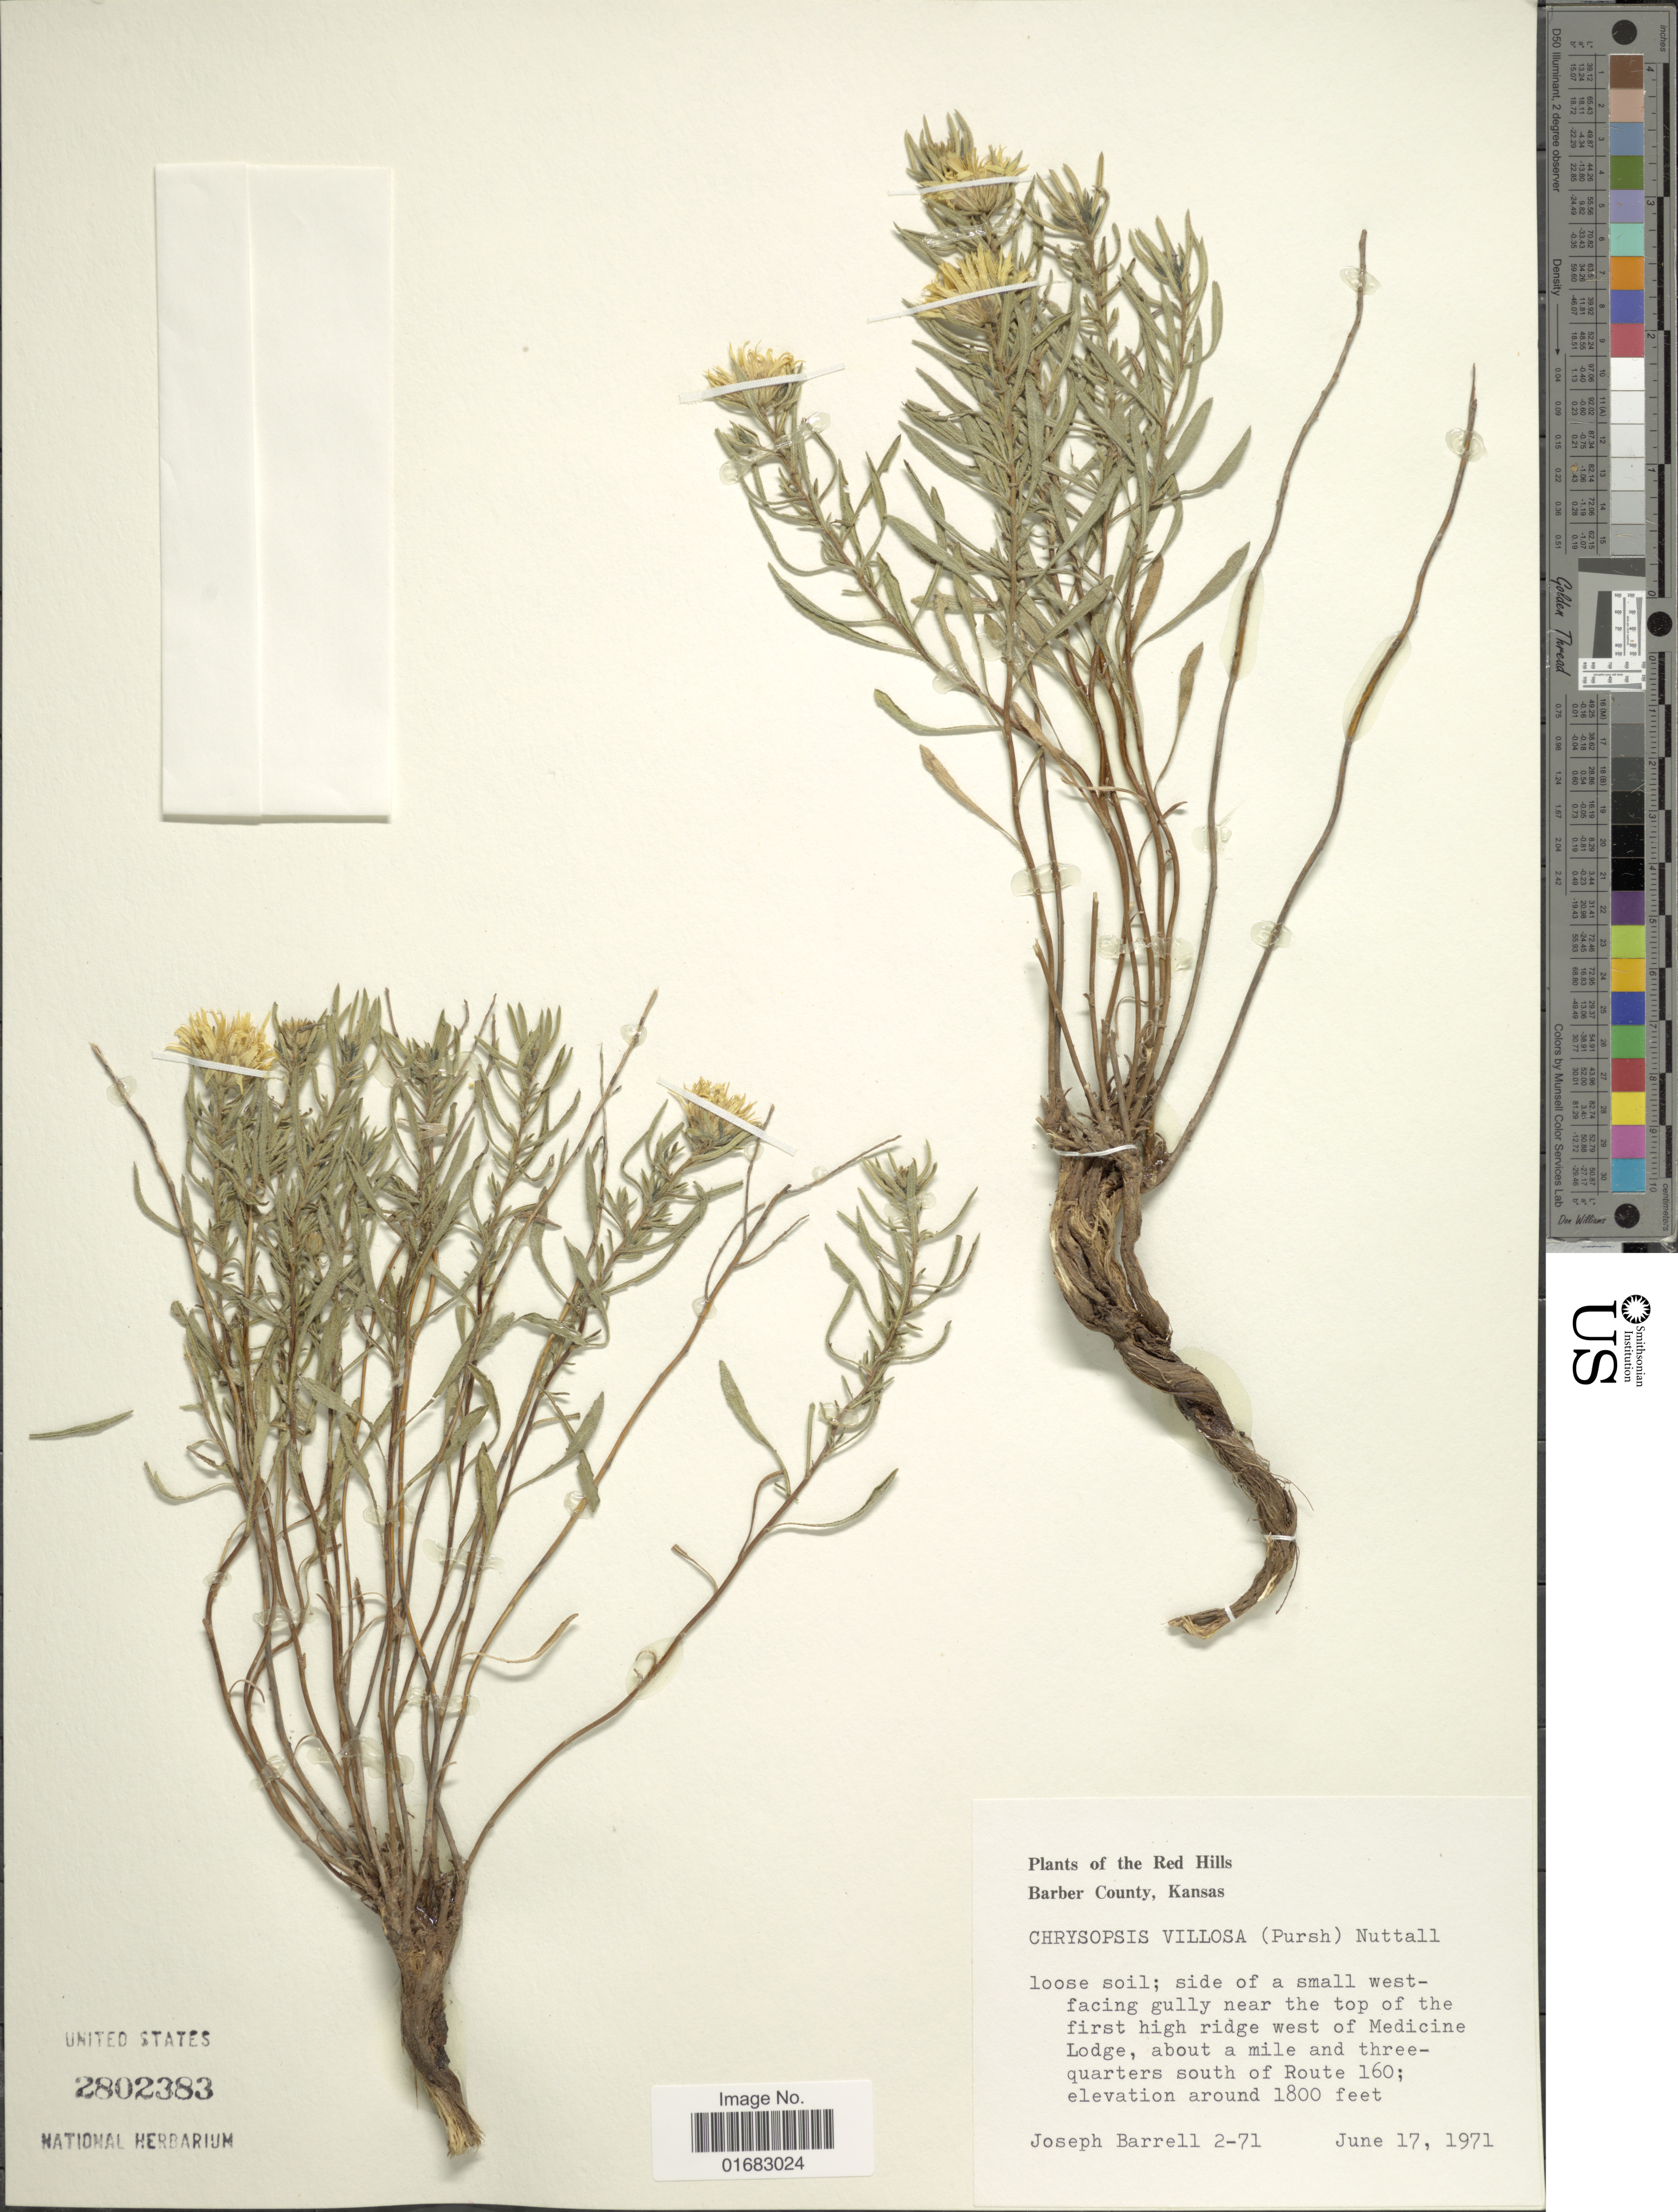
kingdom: Plantae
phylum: Tracheophyta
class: Magnoliopsida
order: Asterales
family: Asteraceae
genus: Heterotheca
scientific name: Heterotheca villosa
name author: (Pursh) Shinners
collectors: J. Barrell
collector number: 2-71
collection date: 1971-06-17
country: United States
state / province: Kansas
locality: Red Hills, Barber County, side of a small west-facing gully near the top of the first hgih ridge west of Medicine Lodge, about a mile and three-quarters south of Route 160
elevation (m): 549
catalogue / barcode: US 2802383